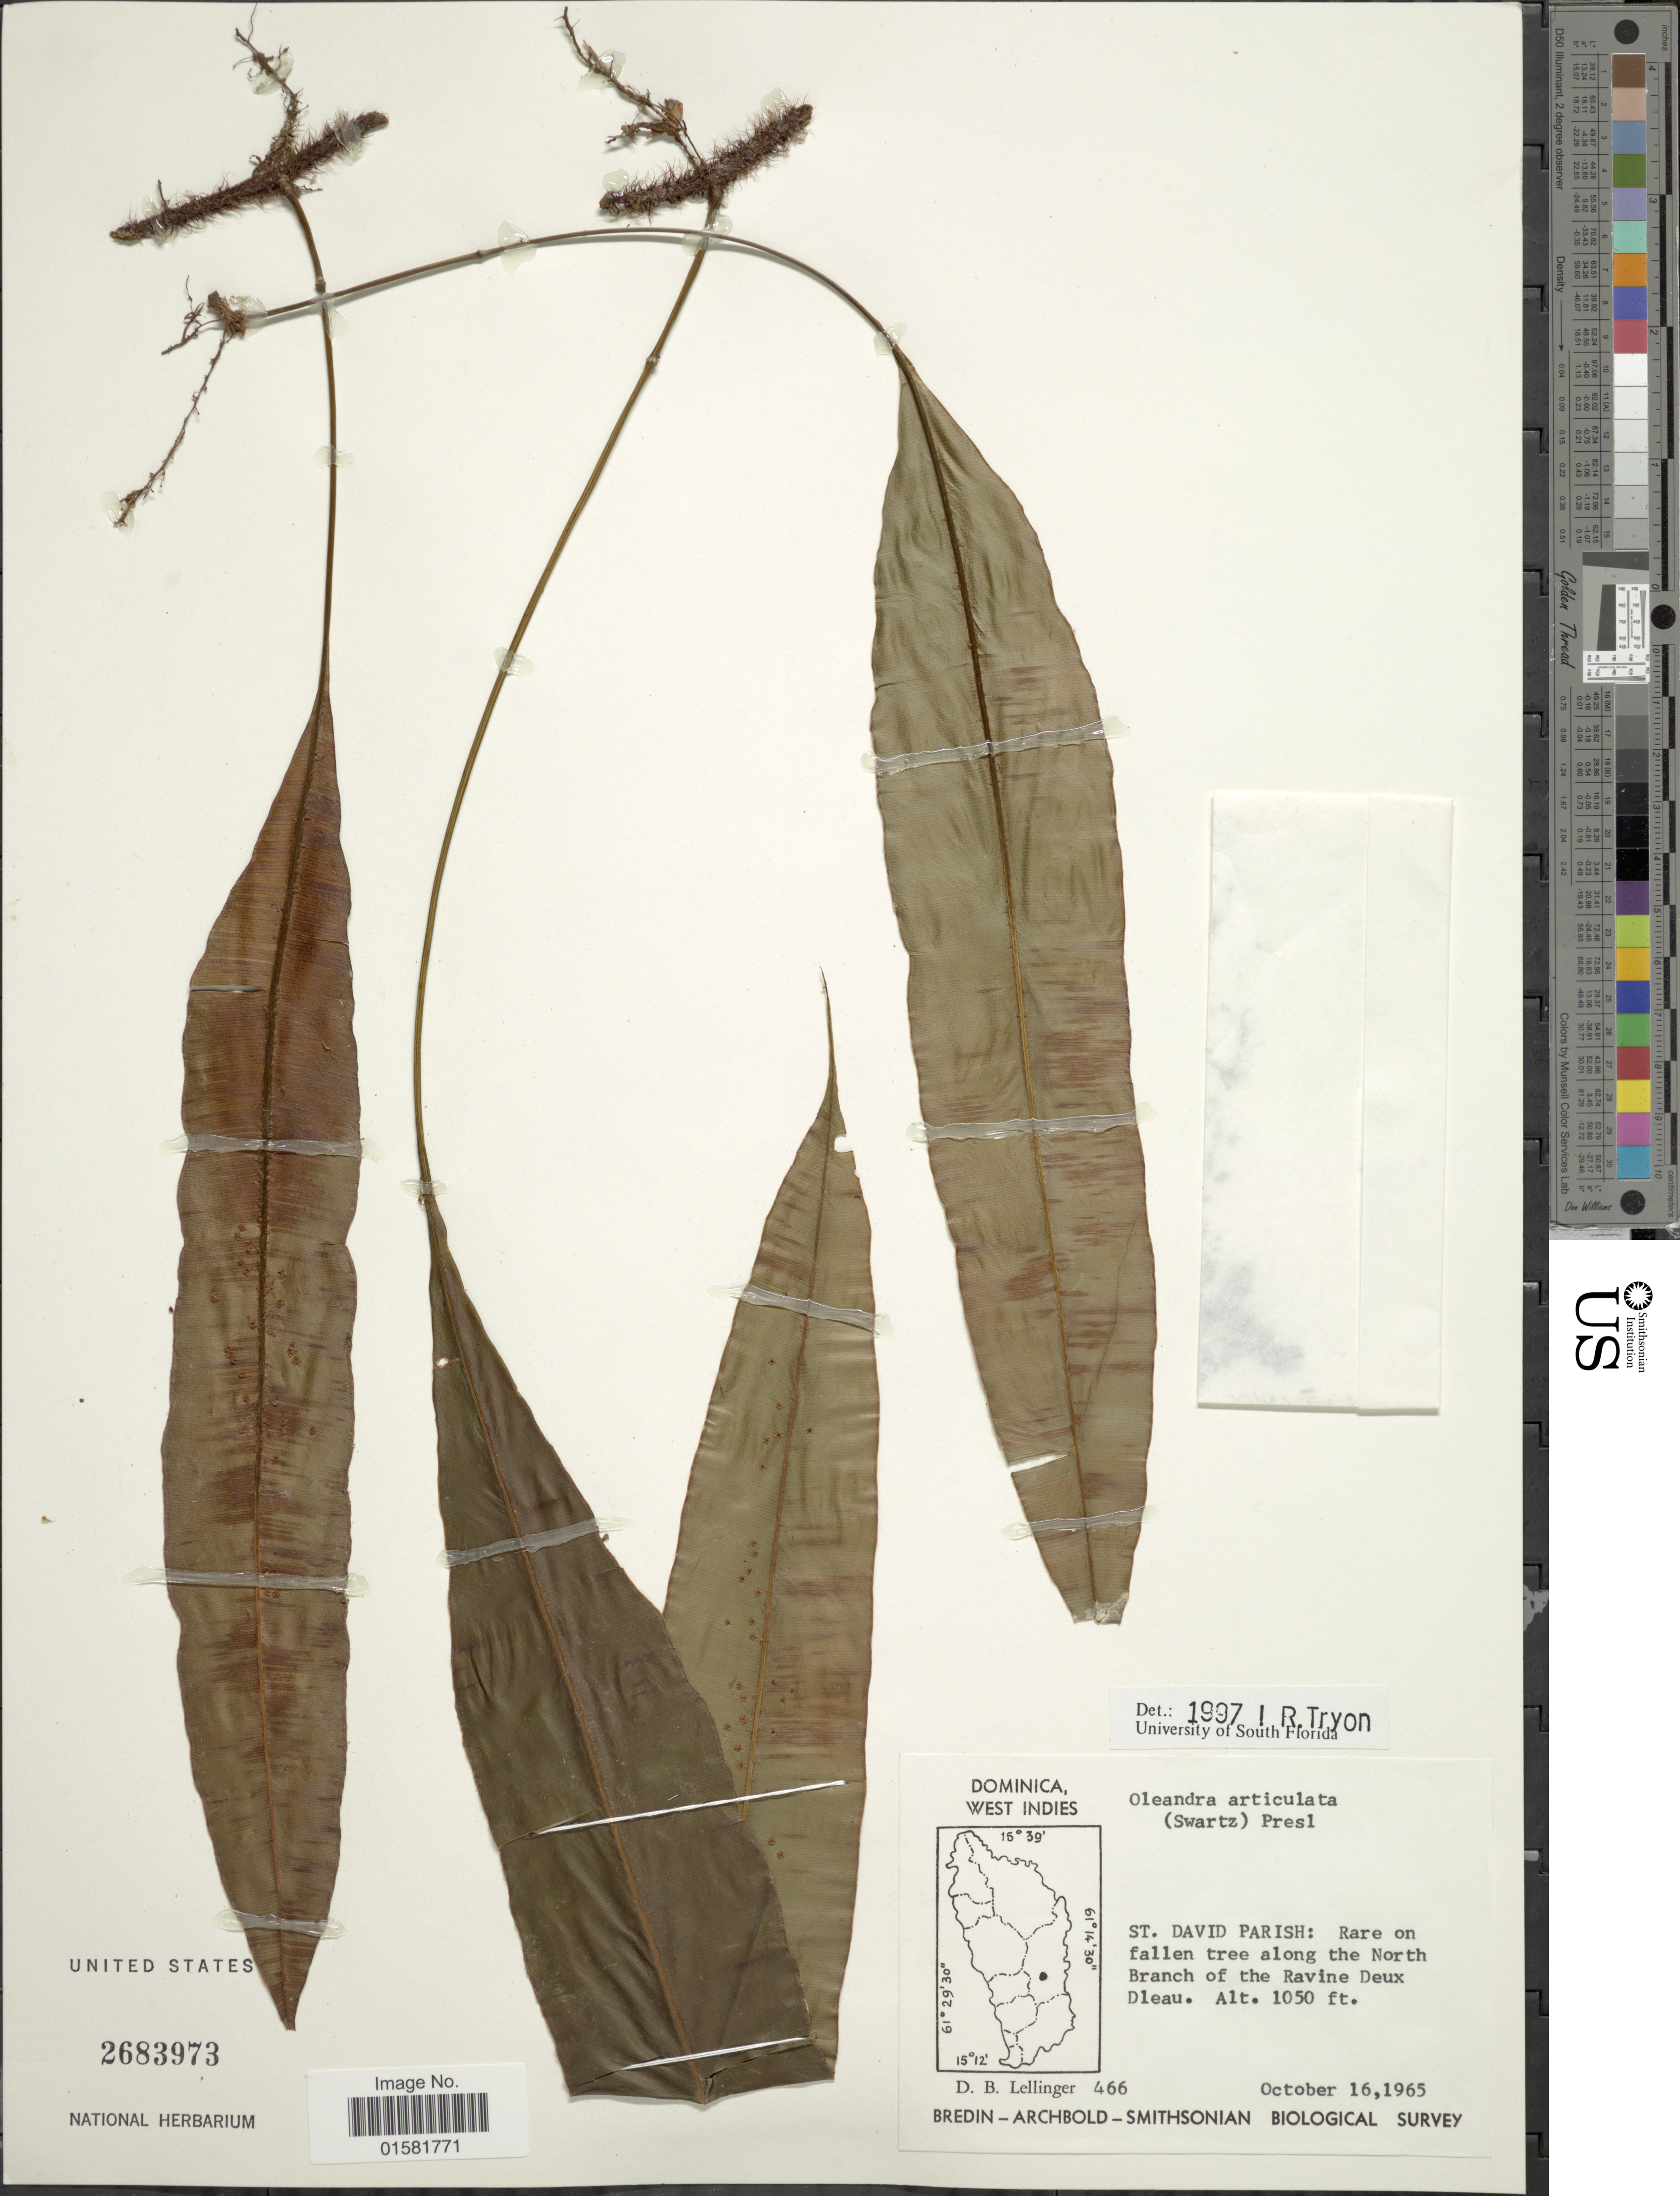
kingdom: Plantae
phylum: Tracheophyta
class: Polypodiopsida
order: Polypodiales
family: Oleandraceae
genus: Oleandra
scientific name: Oleandra articulata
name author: (Sw.) C. Presl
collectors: D. B. Lellinger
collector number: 466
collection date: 1965-10-16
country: Dominica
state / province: St. David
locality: Dominica, West Indies, St. David Parish: rare on fallen tree along the North Branch of the Ravine Deux Dleau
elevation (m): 320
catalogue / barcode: US 2683973